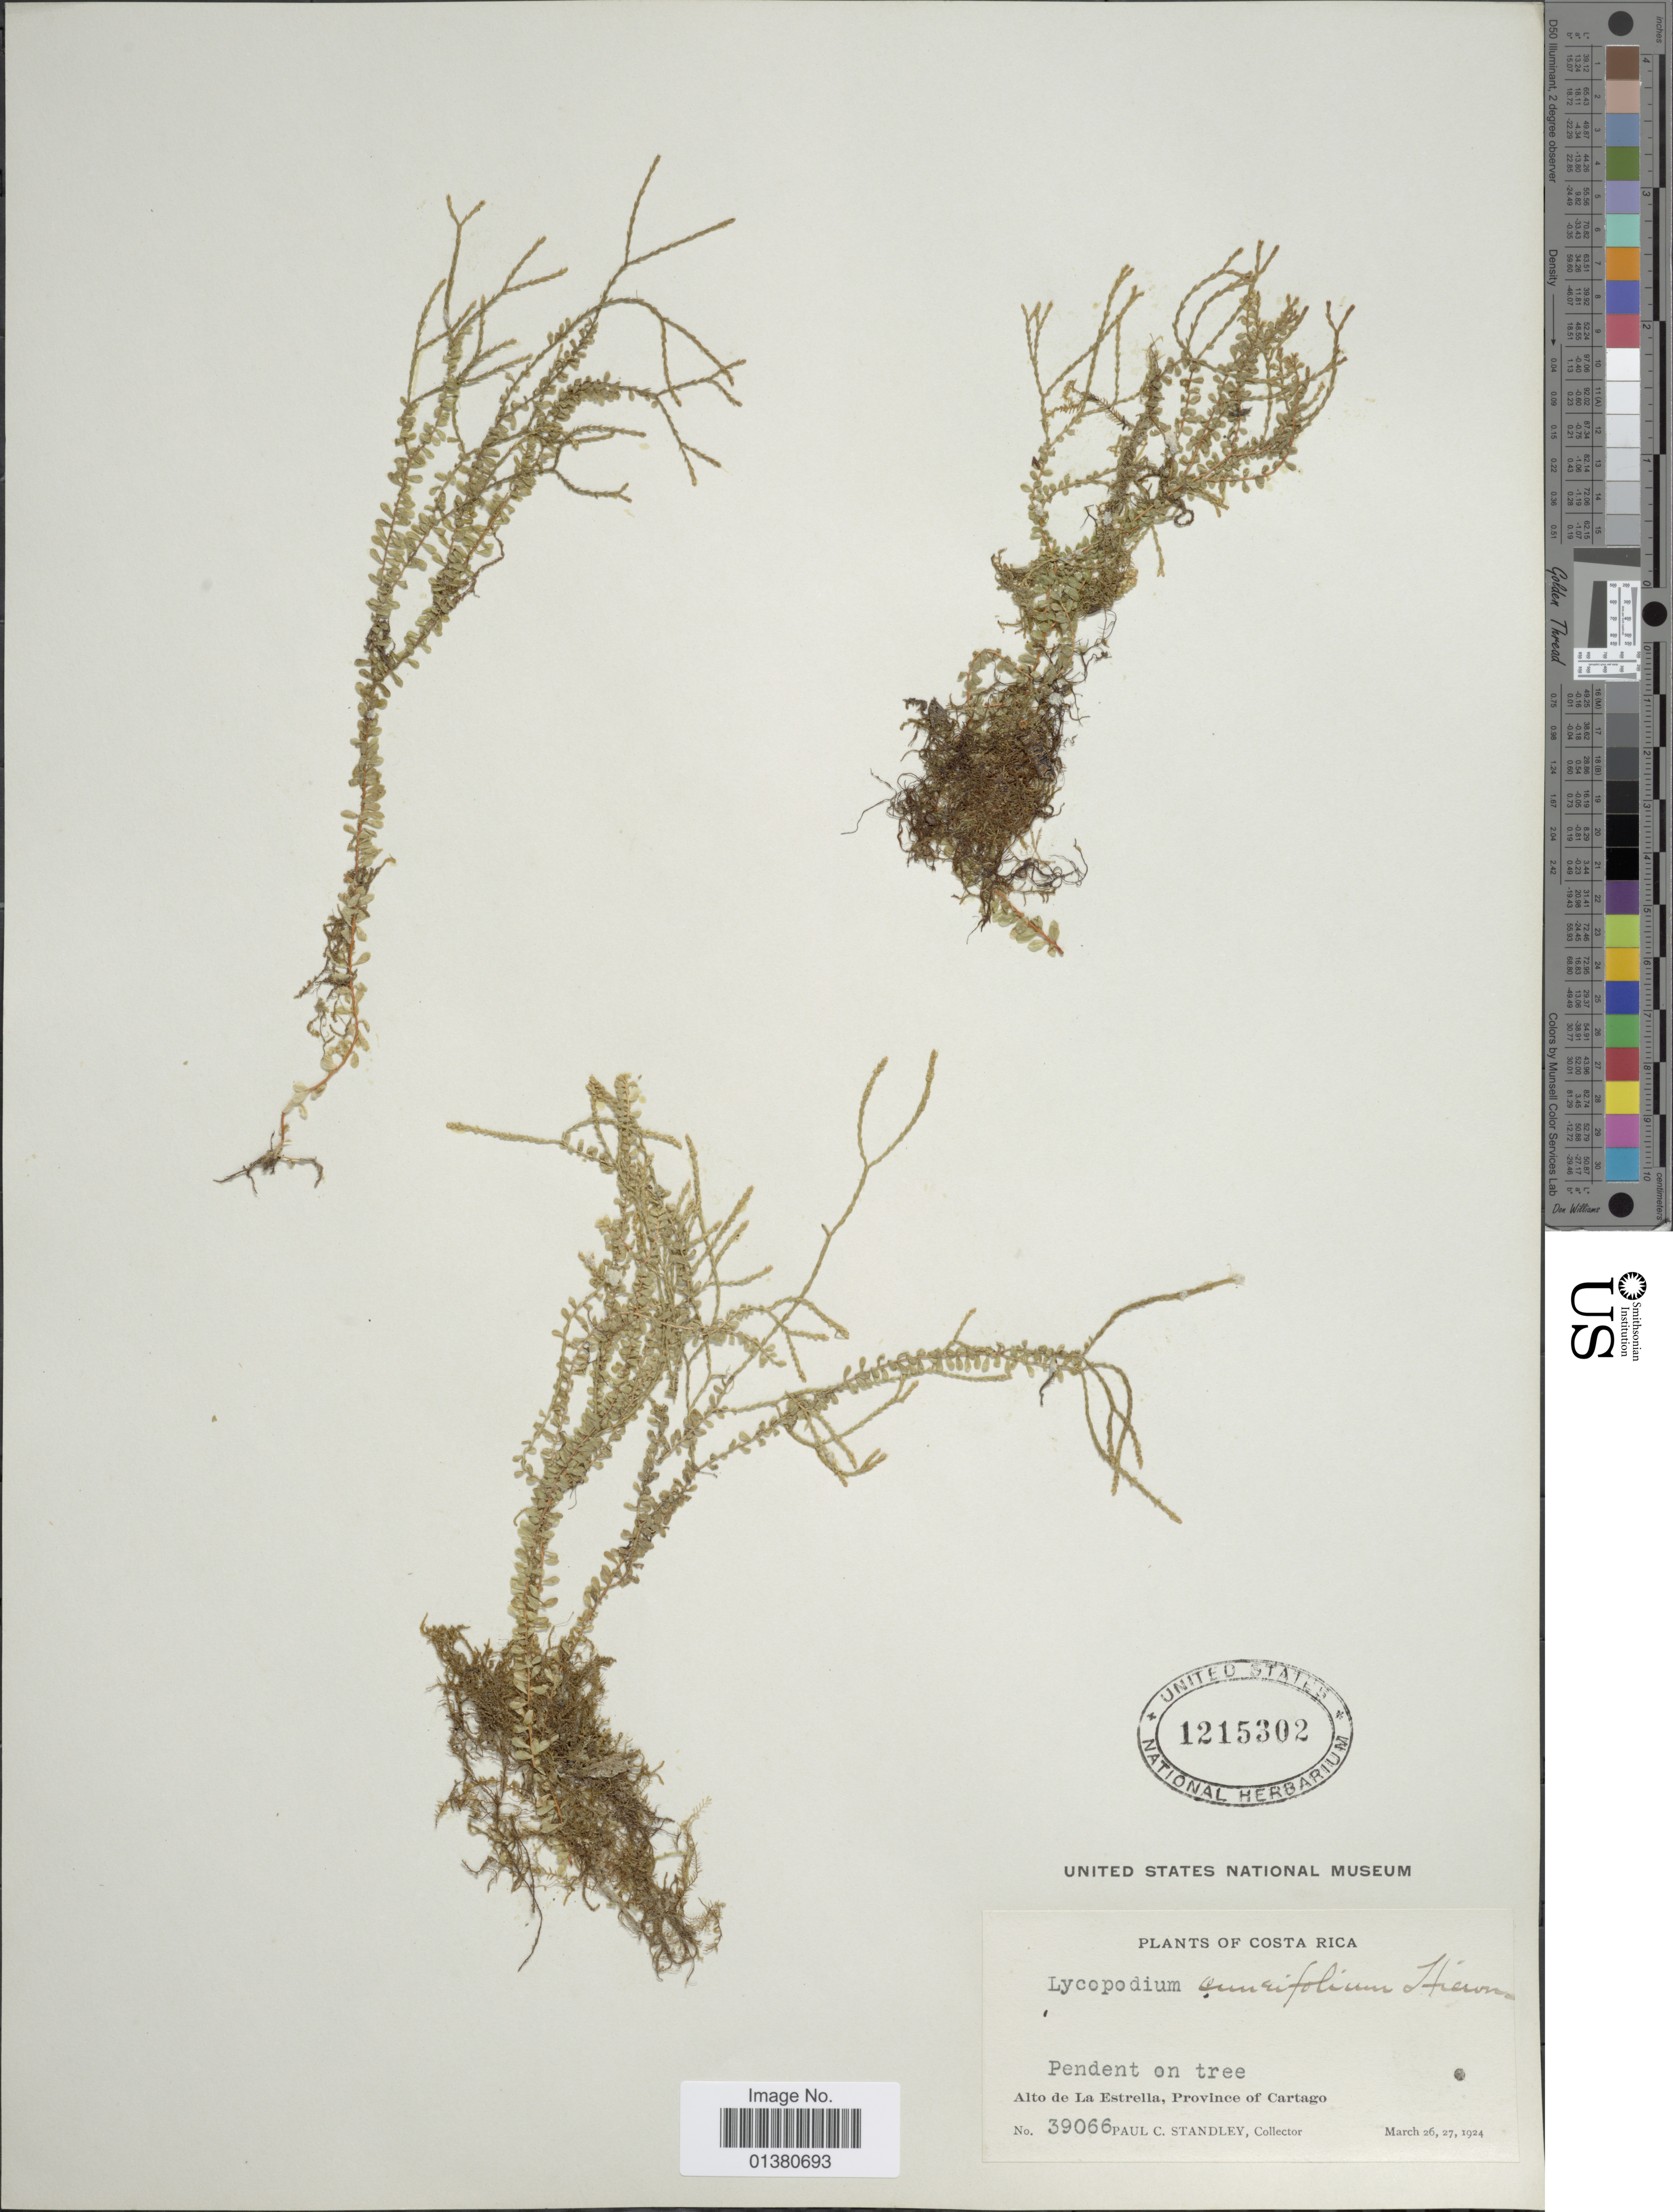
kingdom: Plantae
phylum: Tracheophyta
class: Lycopodiopsida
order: Lycopodiales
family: Lycopodiaceae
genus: Phlegmariurus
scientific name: Phlegmariurus cuneifolius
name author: (Hieron.) B. Øllg.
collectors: P. C. Standley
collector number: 39066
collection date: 1924-03-26/1924-03-27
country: Costa Rica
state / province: Cartago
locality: Alto de La Estrella, province of Catago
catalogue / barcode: US 1215302